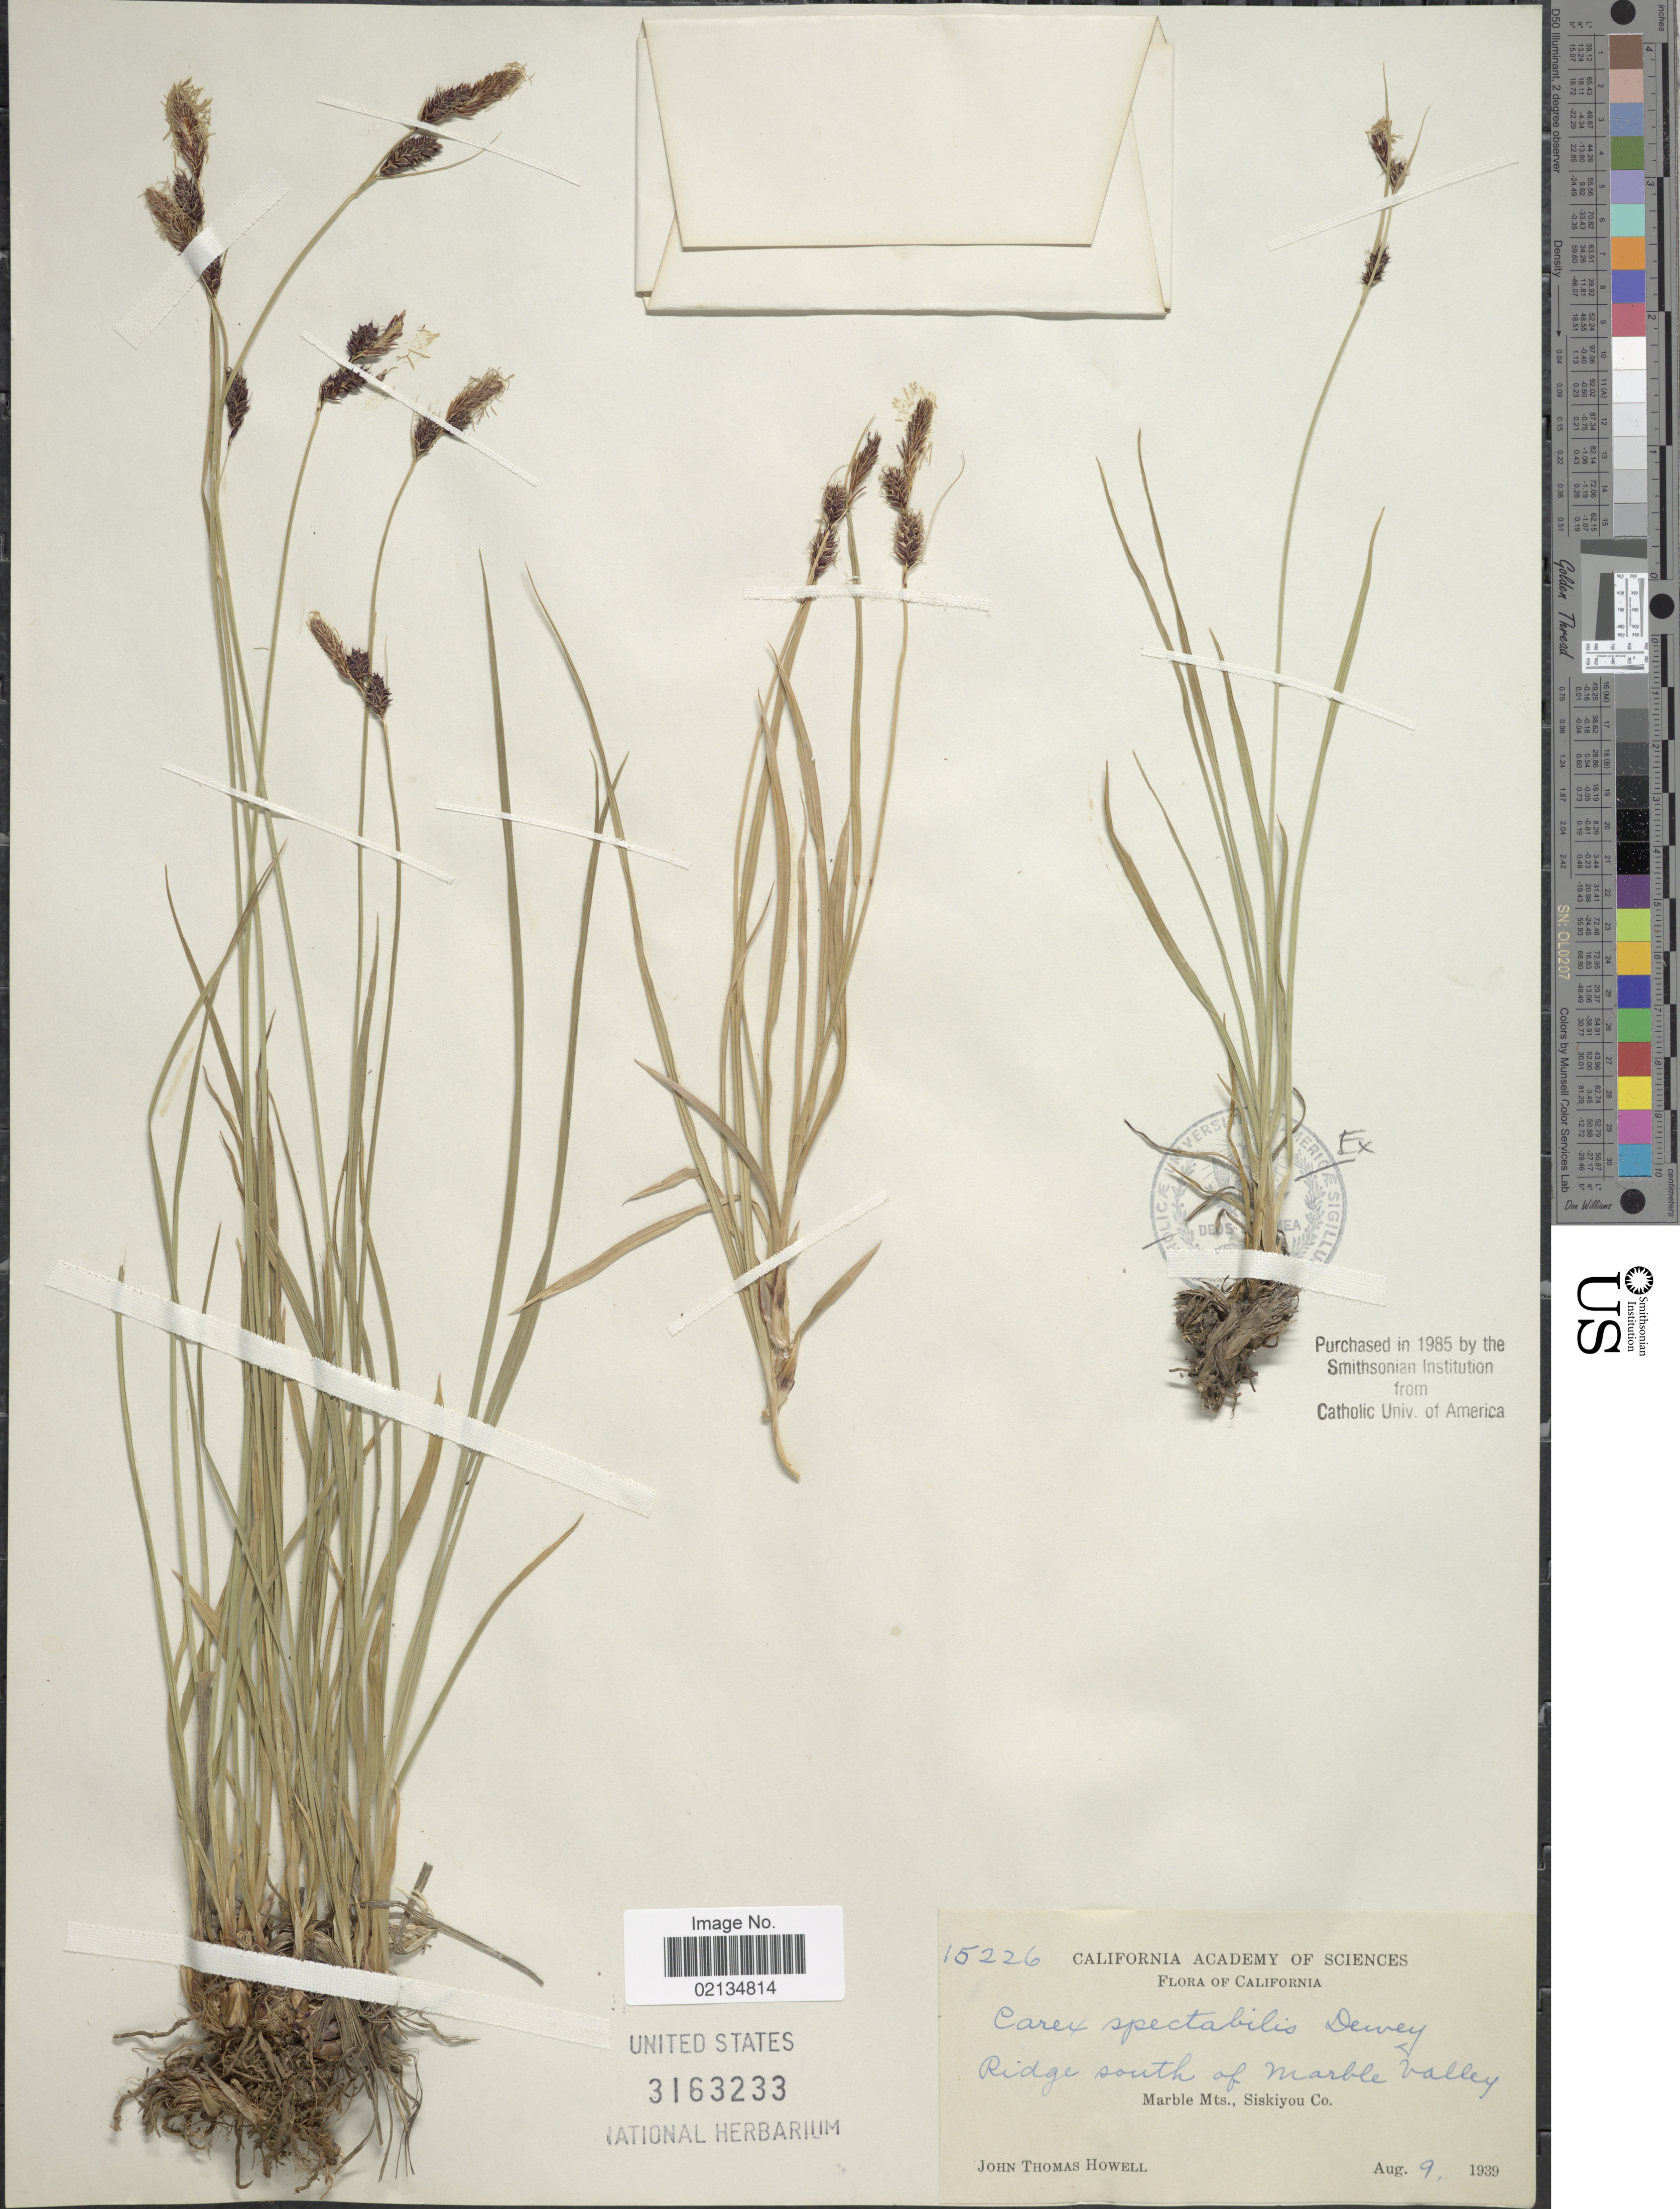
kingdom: Plantae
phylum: Tracheophyta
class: Liliopsida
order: Poales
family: Cyperaceae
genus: Carex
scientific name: Carex spectabilis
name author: Dewey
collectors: J. T. Howell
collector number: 15226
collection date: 1939-08-09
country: United States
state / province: California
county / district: Siskiyou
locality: Ridge south of Marble Valley, Marble Mts., Siskiyou Co.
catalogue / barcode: US 3163233